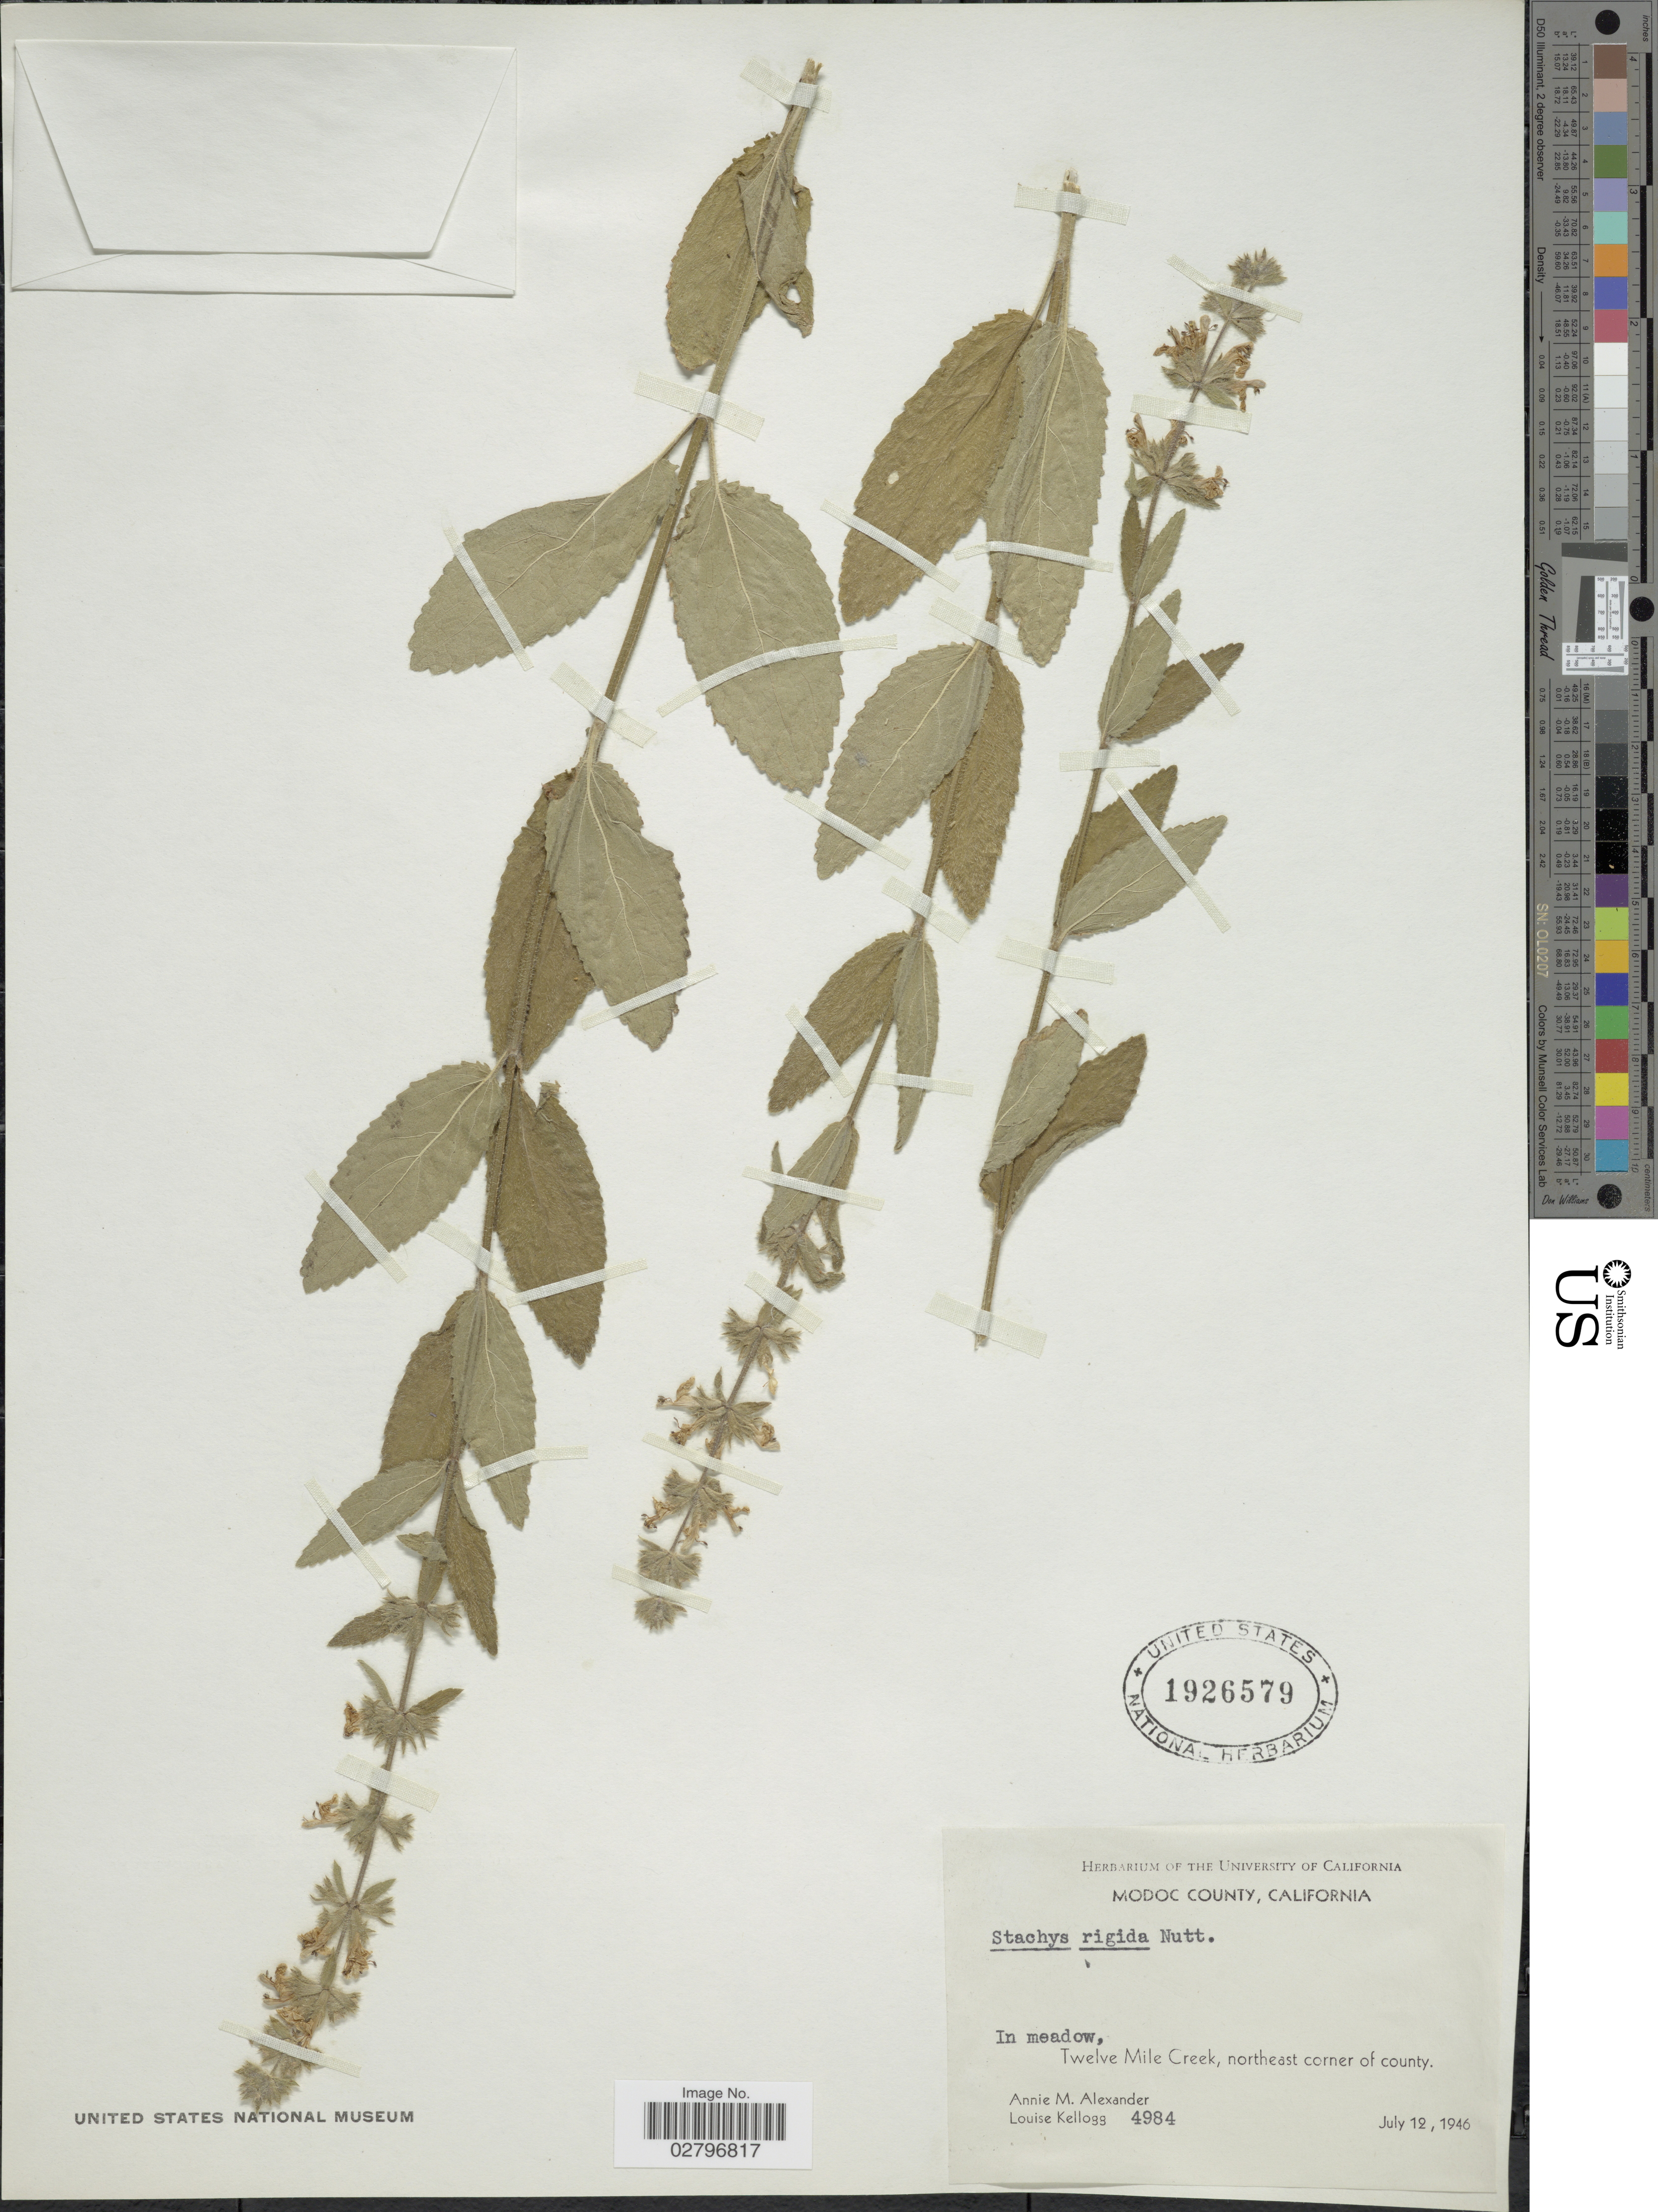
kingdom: Plantae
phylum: Tracheophyta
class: Magnoliopsida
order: Lamiales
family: Lamiaceae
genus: Stachys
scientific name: Stachys rigida subsp. typica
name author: Epling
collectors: A. M. Alexander & L. Kellogg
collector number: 4984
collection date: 1946-07-12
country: United States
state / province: California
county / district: Modoc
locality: Modoc County, California, Twelve Mile Creek, northeast corner of county.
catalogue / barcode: US 1926579